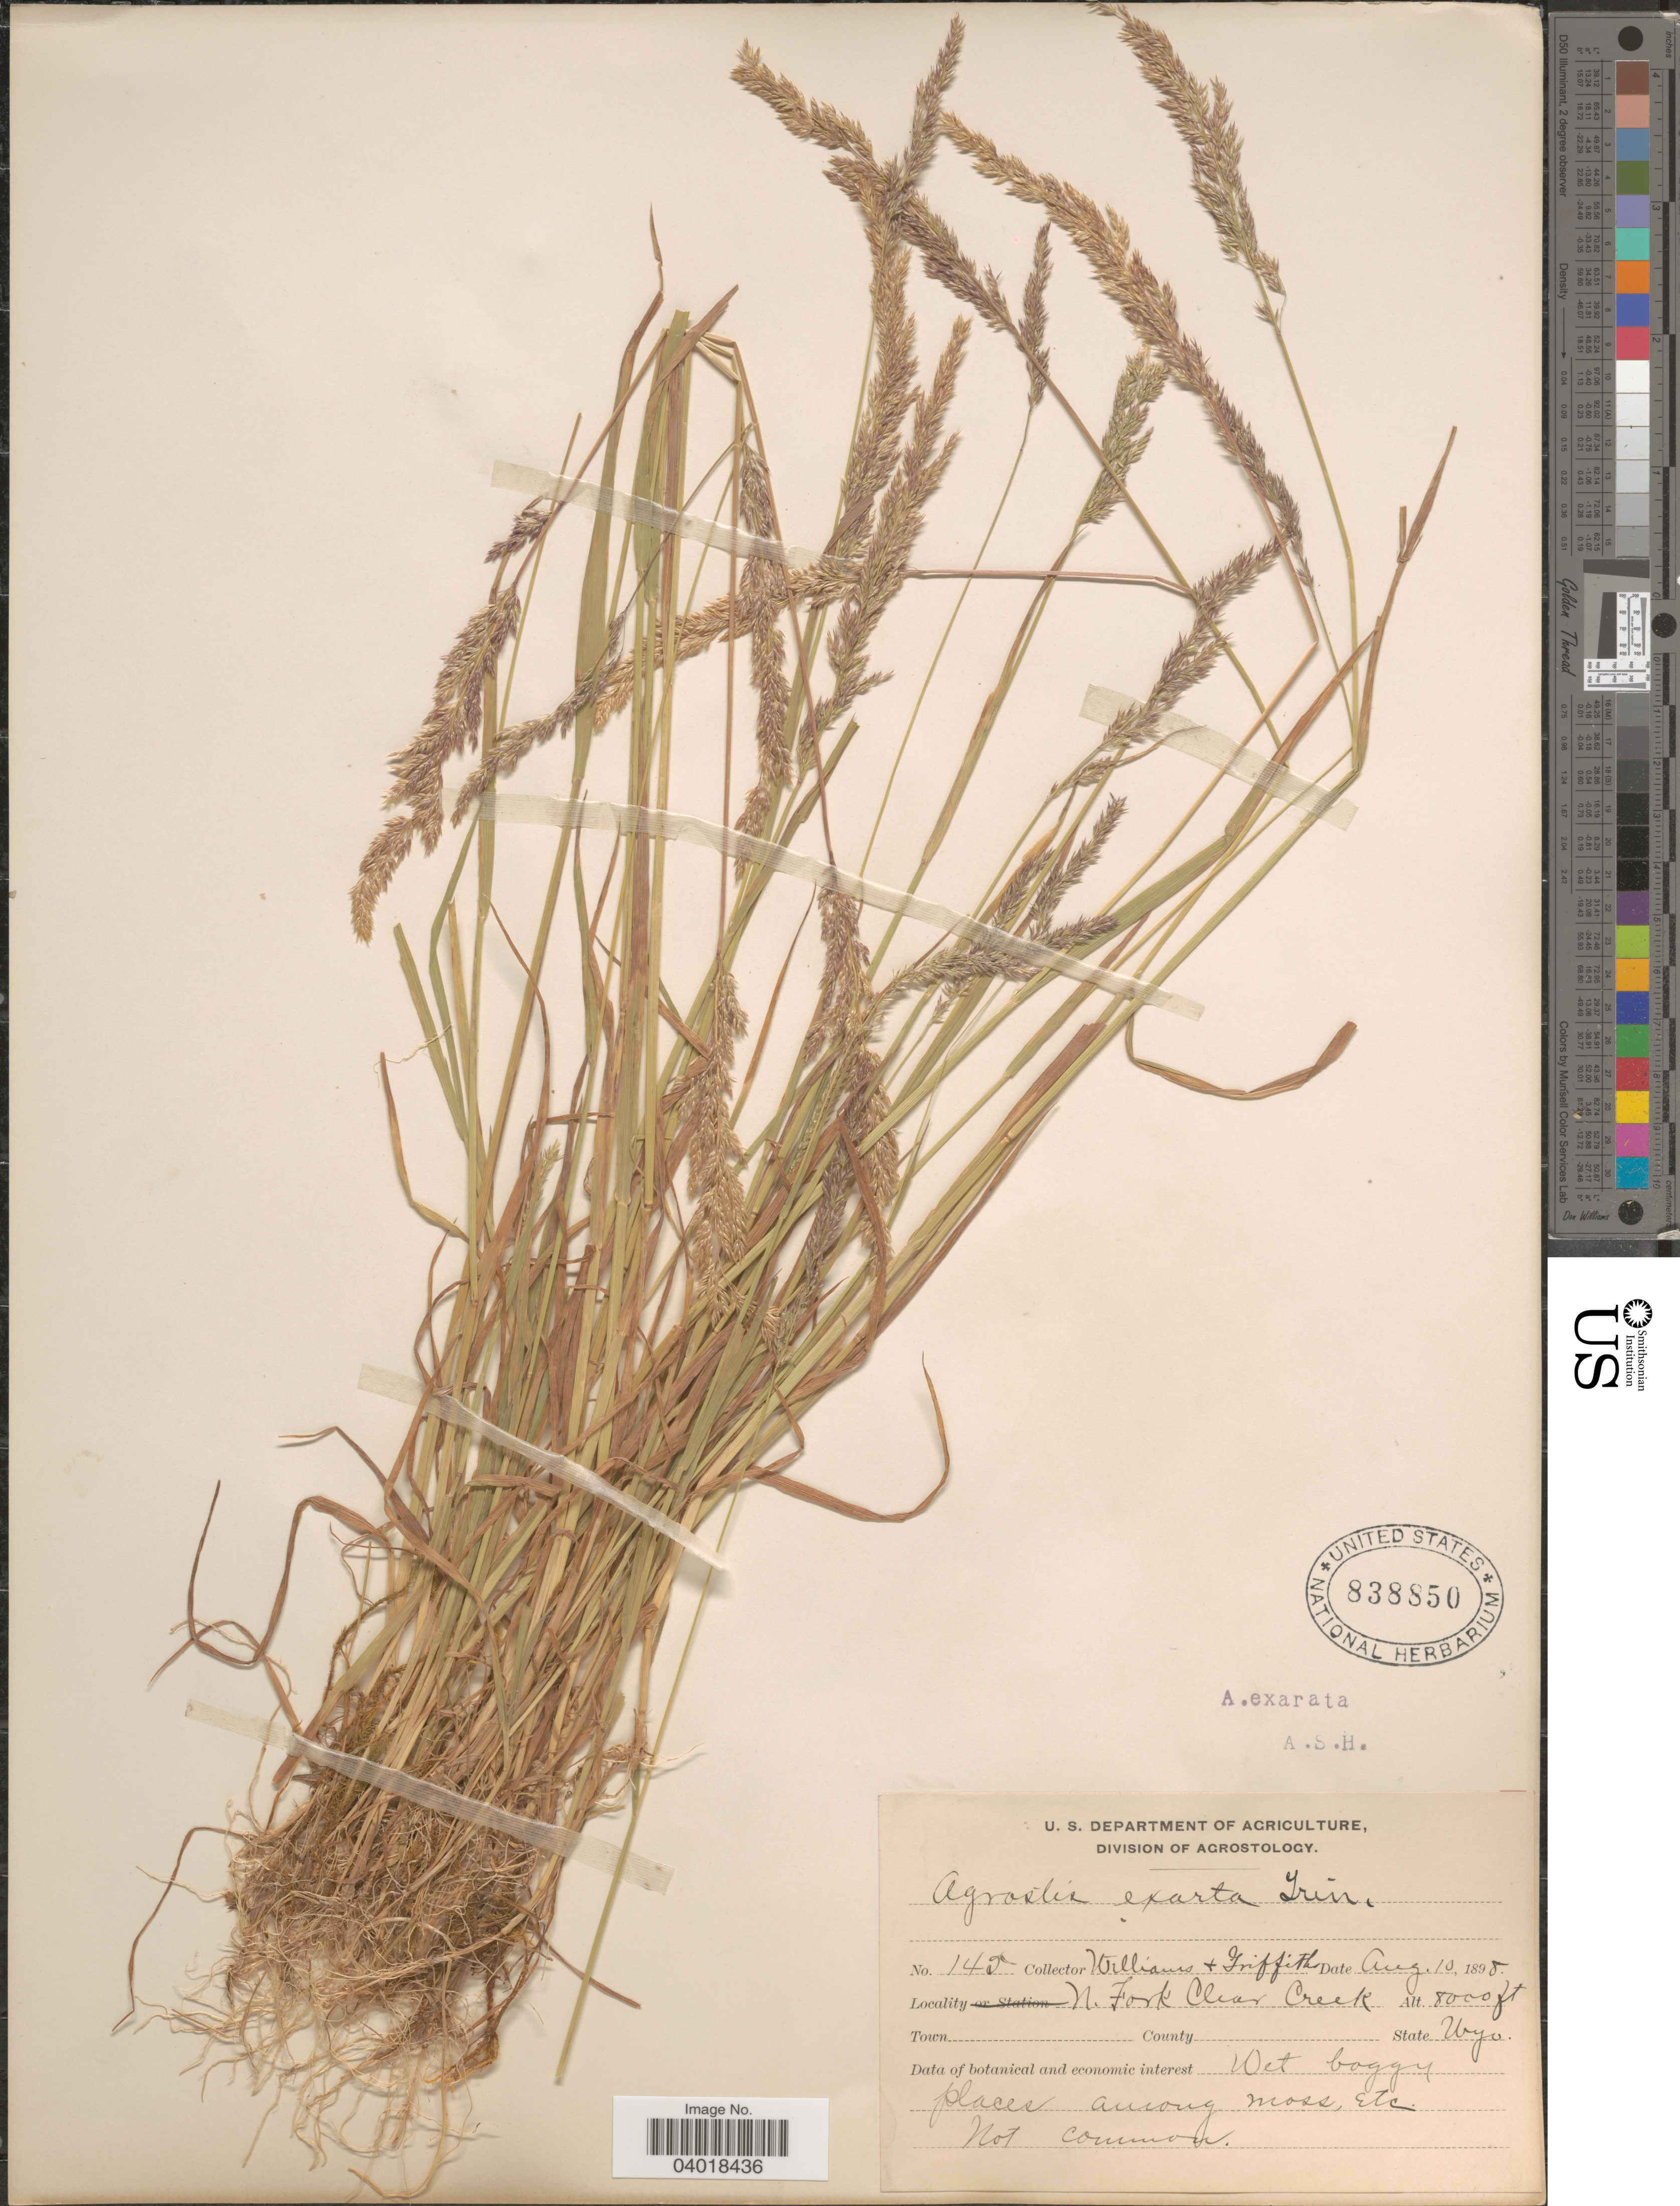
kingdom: Plantae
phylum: Tracheophyta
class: Liliopsida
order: Poales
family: Poaceae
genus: Agrostis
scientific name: Agrostis exarata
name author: Trin.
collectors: -- Williams & -- Griffiths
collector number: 145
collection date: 1898-08-10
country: United States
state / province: Wyoming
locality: N. Fork Clear Creek.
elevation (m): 2438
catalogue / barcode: US 838850